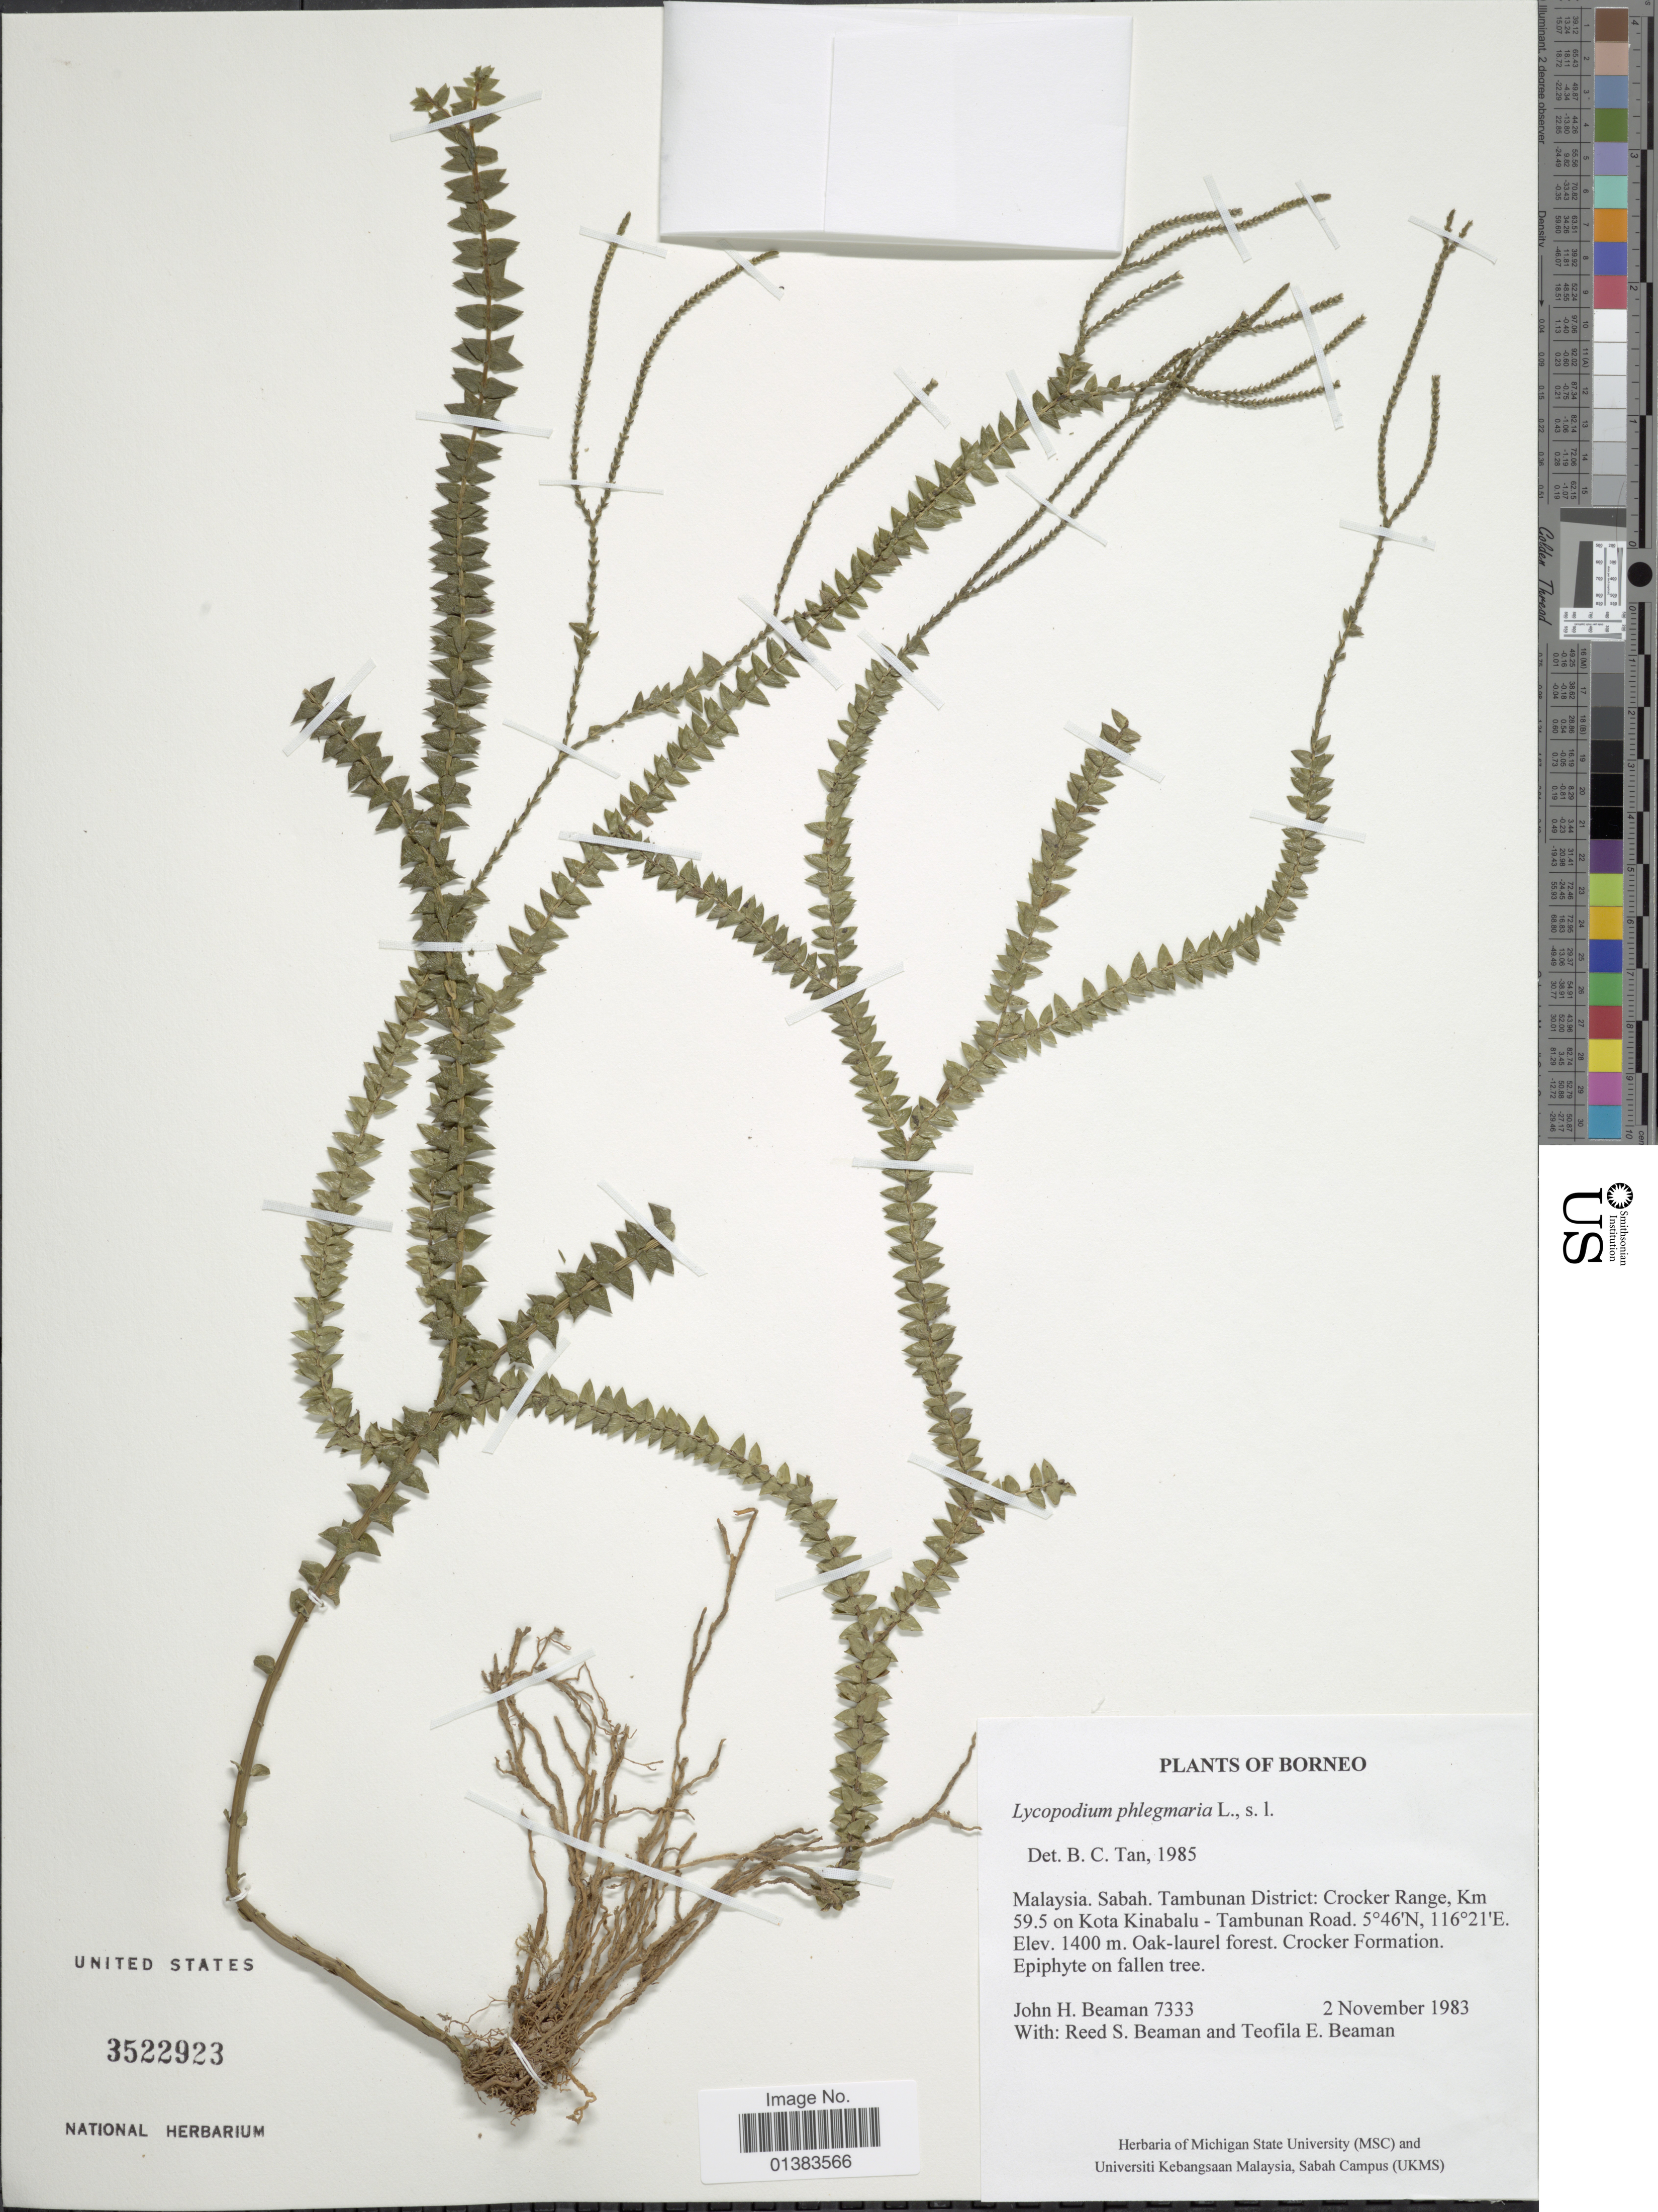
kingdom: Plantae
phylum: Tracheophyta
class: Lycopodiopsida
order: Lycopodiales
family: Lycopodiaceae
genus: Phlegmariurus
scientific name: Phlegmariurus phlegmaria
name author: (L.) Holub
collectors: J. H. Beaman, R. S. Beaman & T. E. Beaman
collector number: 7333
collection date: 1983-11-02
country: Malaysia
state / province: Sabah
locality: Borneo, Tambunan District: Crocker Range, Km 59.5 on Kota Kinabalu - Tambunan Road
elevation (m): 1400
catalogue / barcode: US 3522923